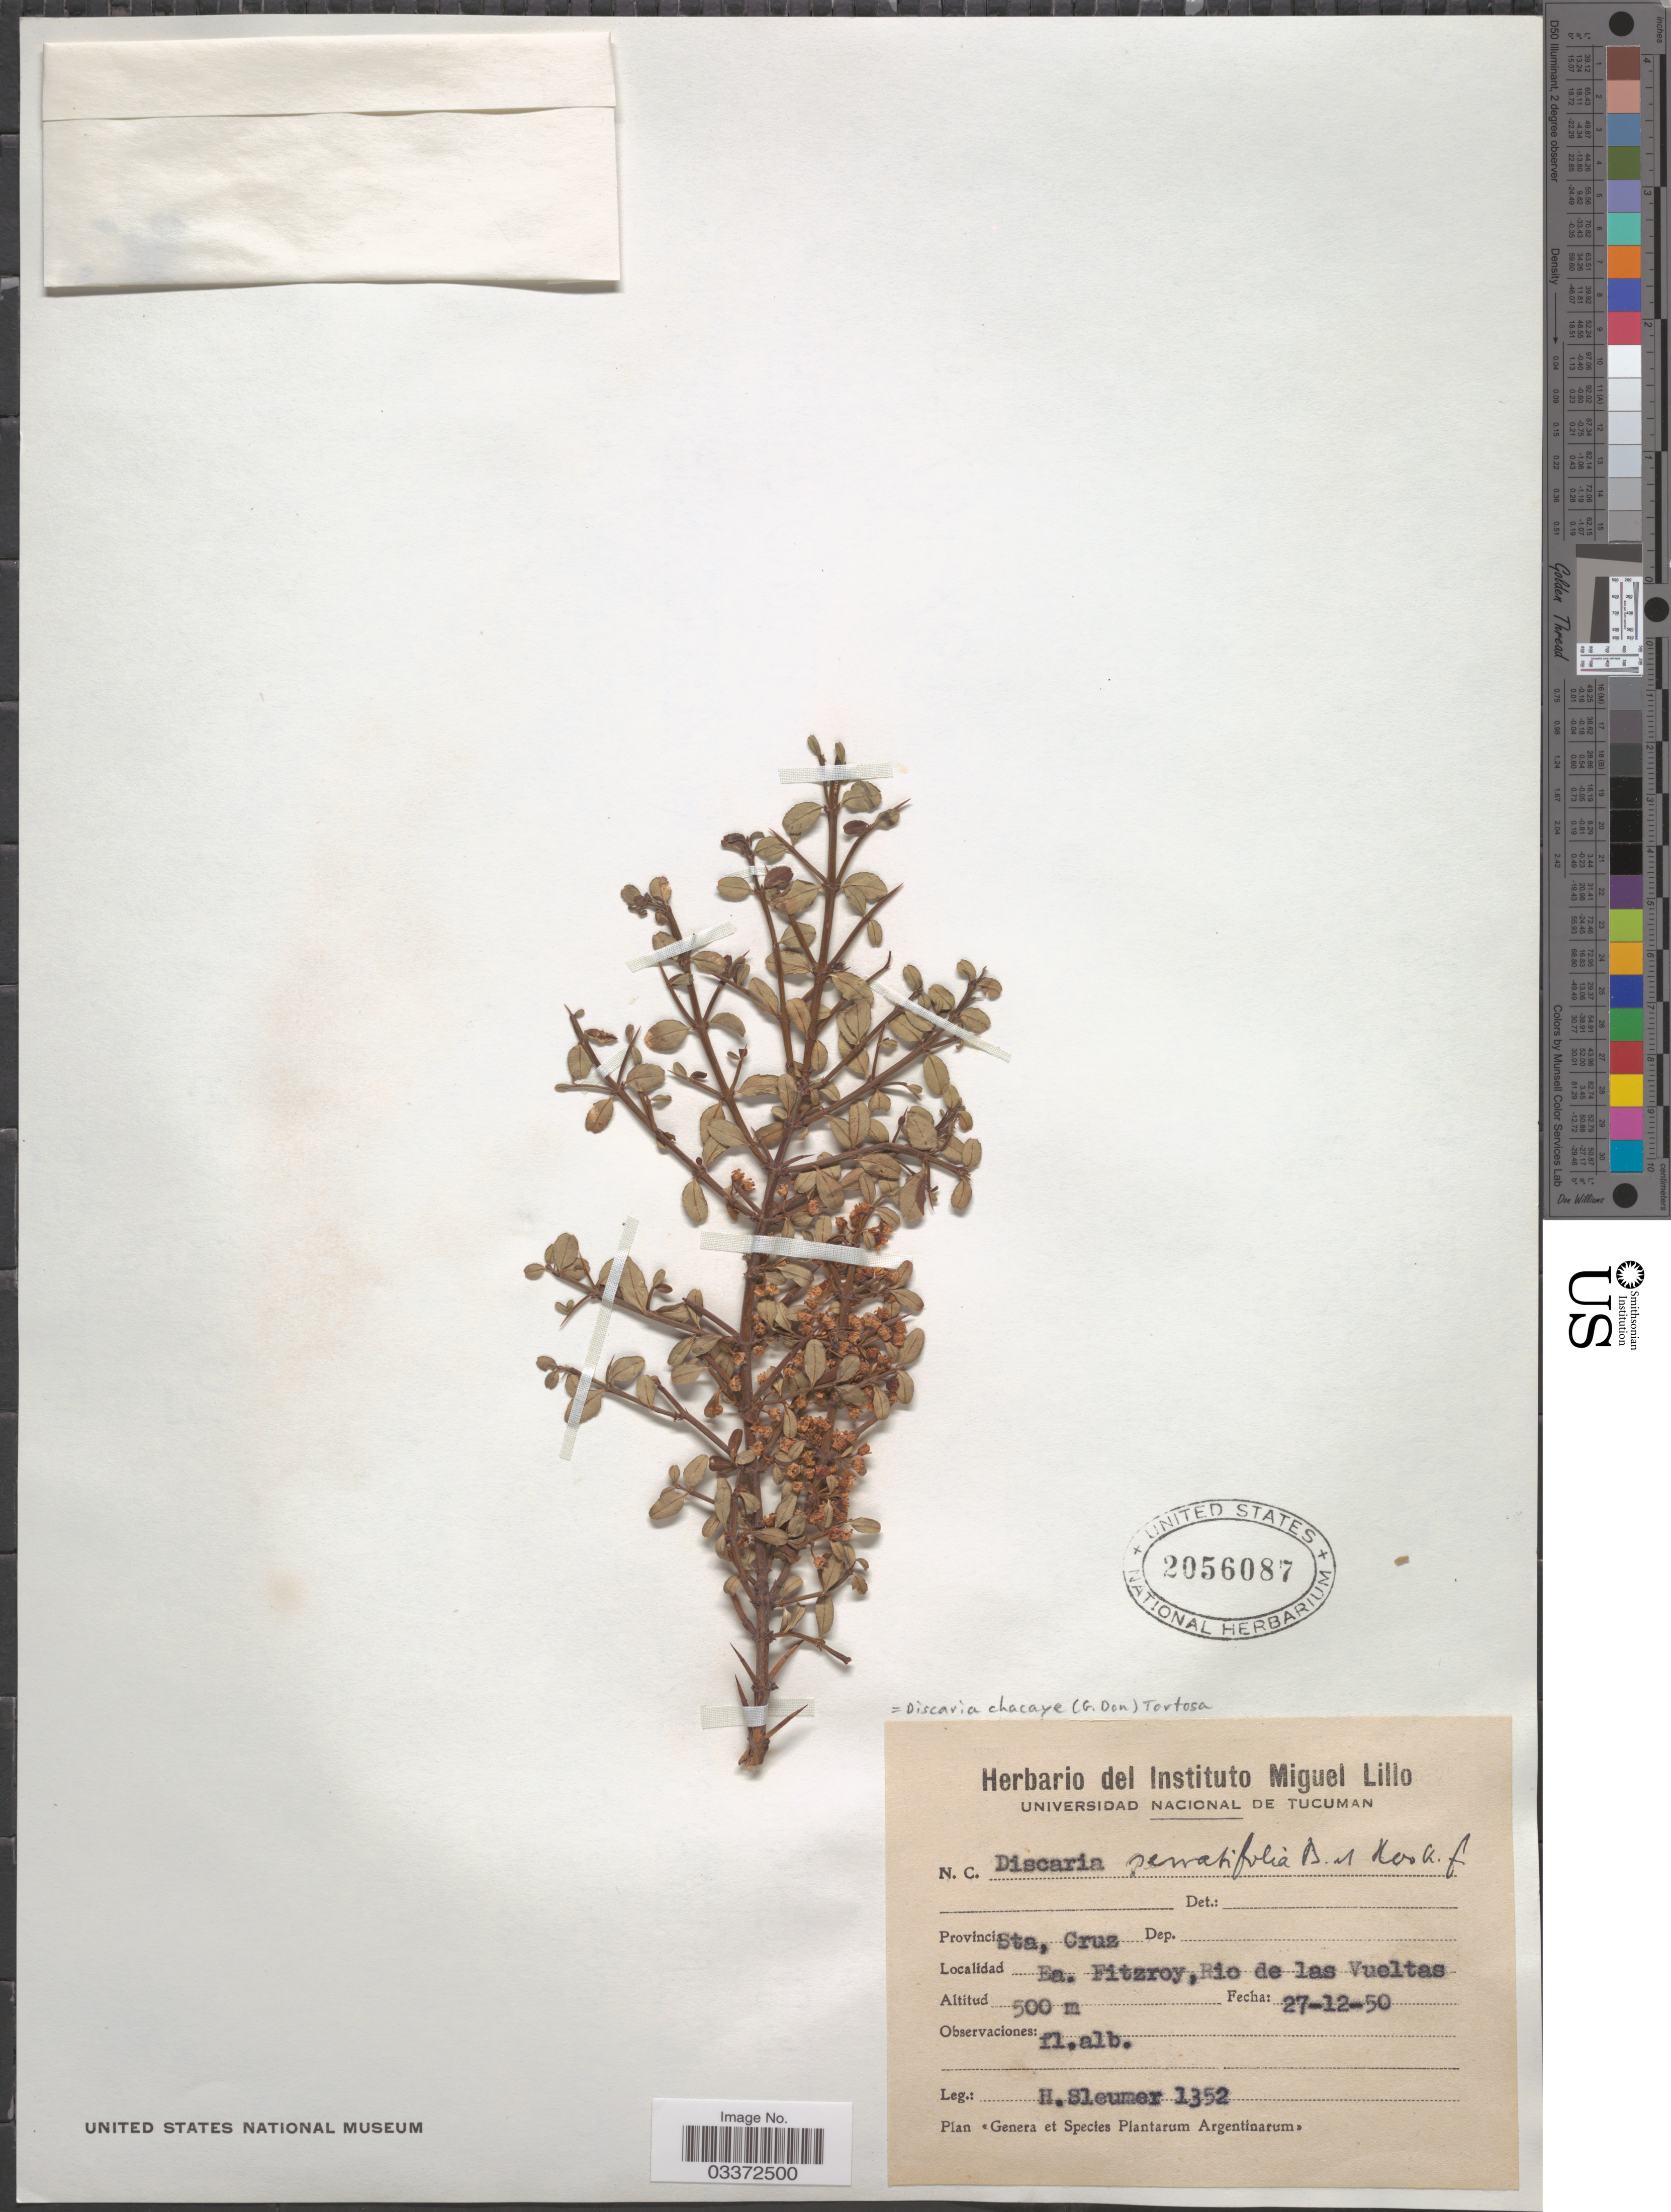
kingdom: Plantae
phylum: Tracheophyta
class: Magnoliopsida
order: Rosales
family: Rhamnaceae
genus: Discaria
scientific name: Discaria chacaye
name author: (G. Don) Tortosa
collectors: H. O. Sleumer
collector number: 1352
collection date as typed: Transcribed d/m/y: 27/12/50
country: Argentina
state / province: Santa Cruz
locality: Ea. Fitzroy, Rio de las Vueltas.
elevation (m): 500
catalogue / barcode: US 2056087